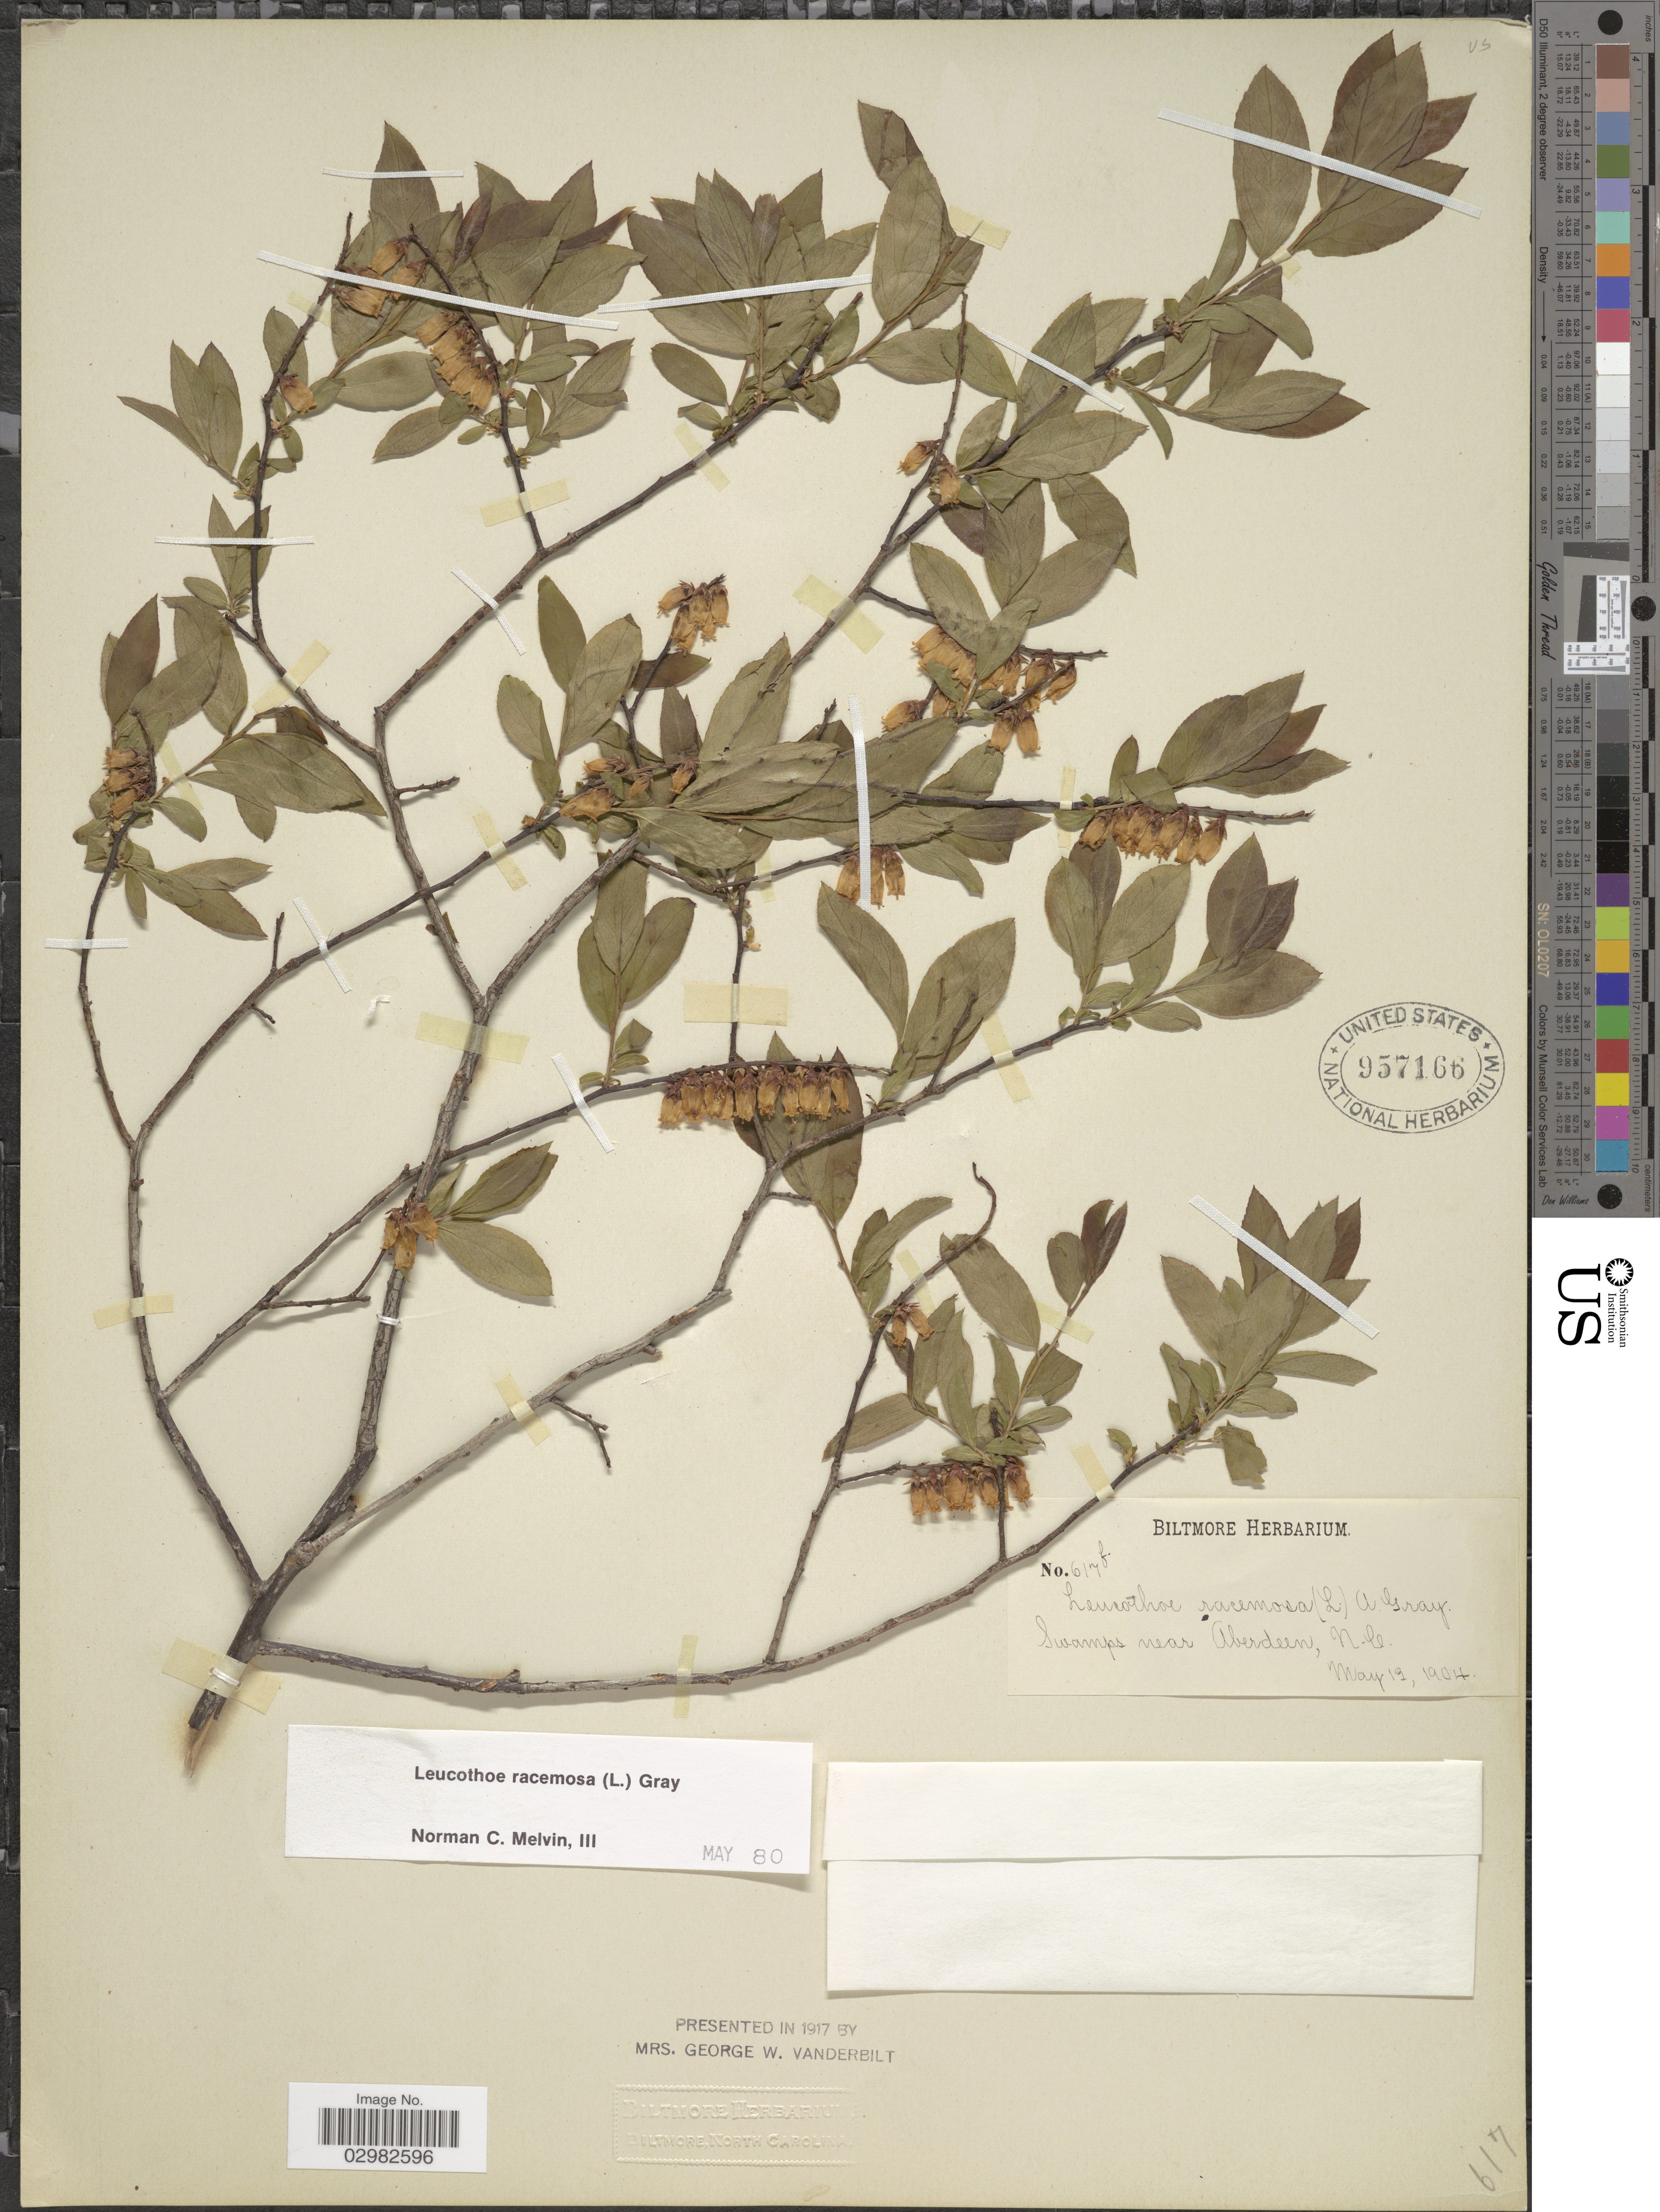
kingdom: Plantae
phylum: Tracheophyta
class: Magnoliopsida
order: Ericales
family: Ericaceae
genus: Leucothoe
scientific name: Leucothoë racemosa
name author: (L.) A. Gray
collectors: ex herb. Biltmore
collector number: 617f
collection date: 1904-05-13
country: United States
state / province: North Carolina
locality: Swamps near Aberdeen.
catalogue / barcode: US 957166